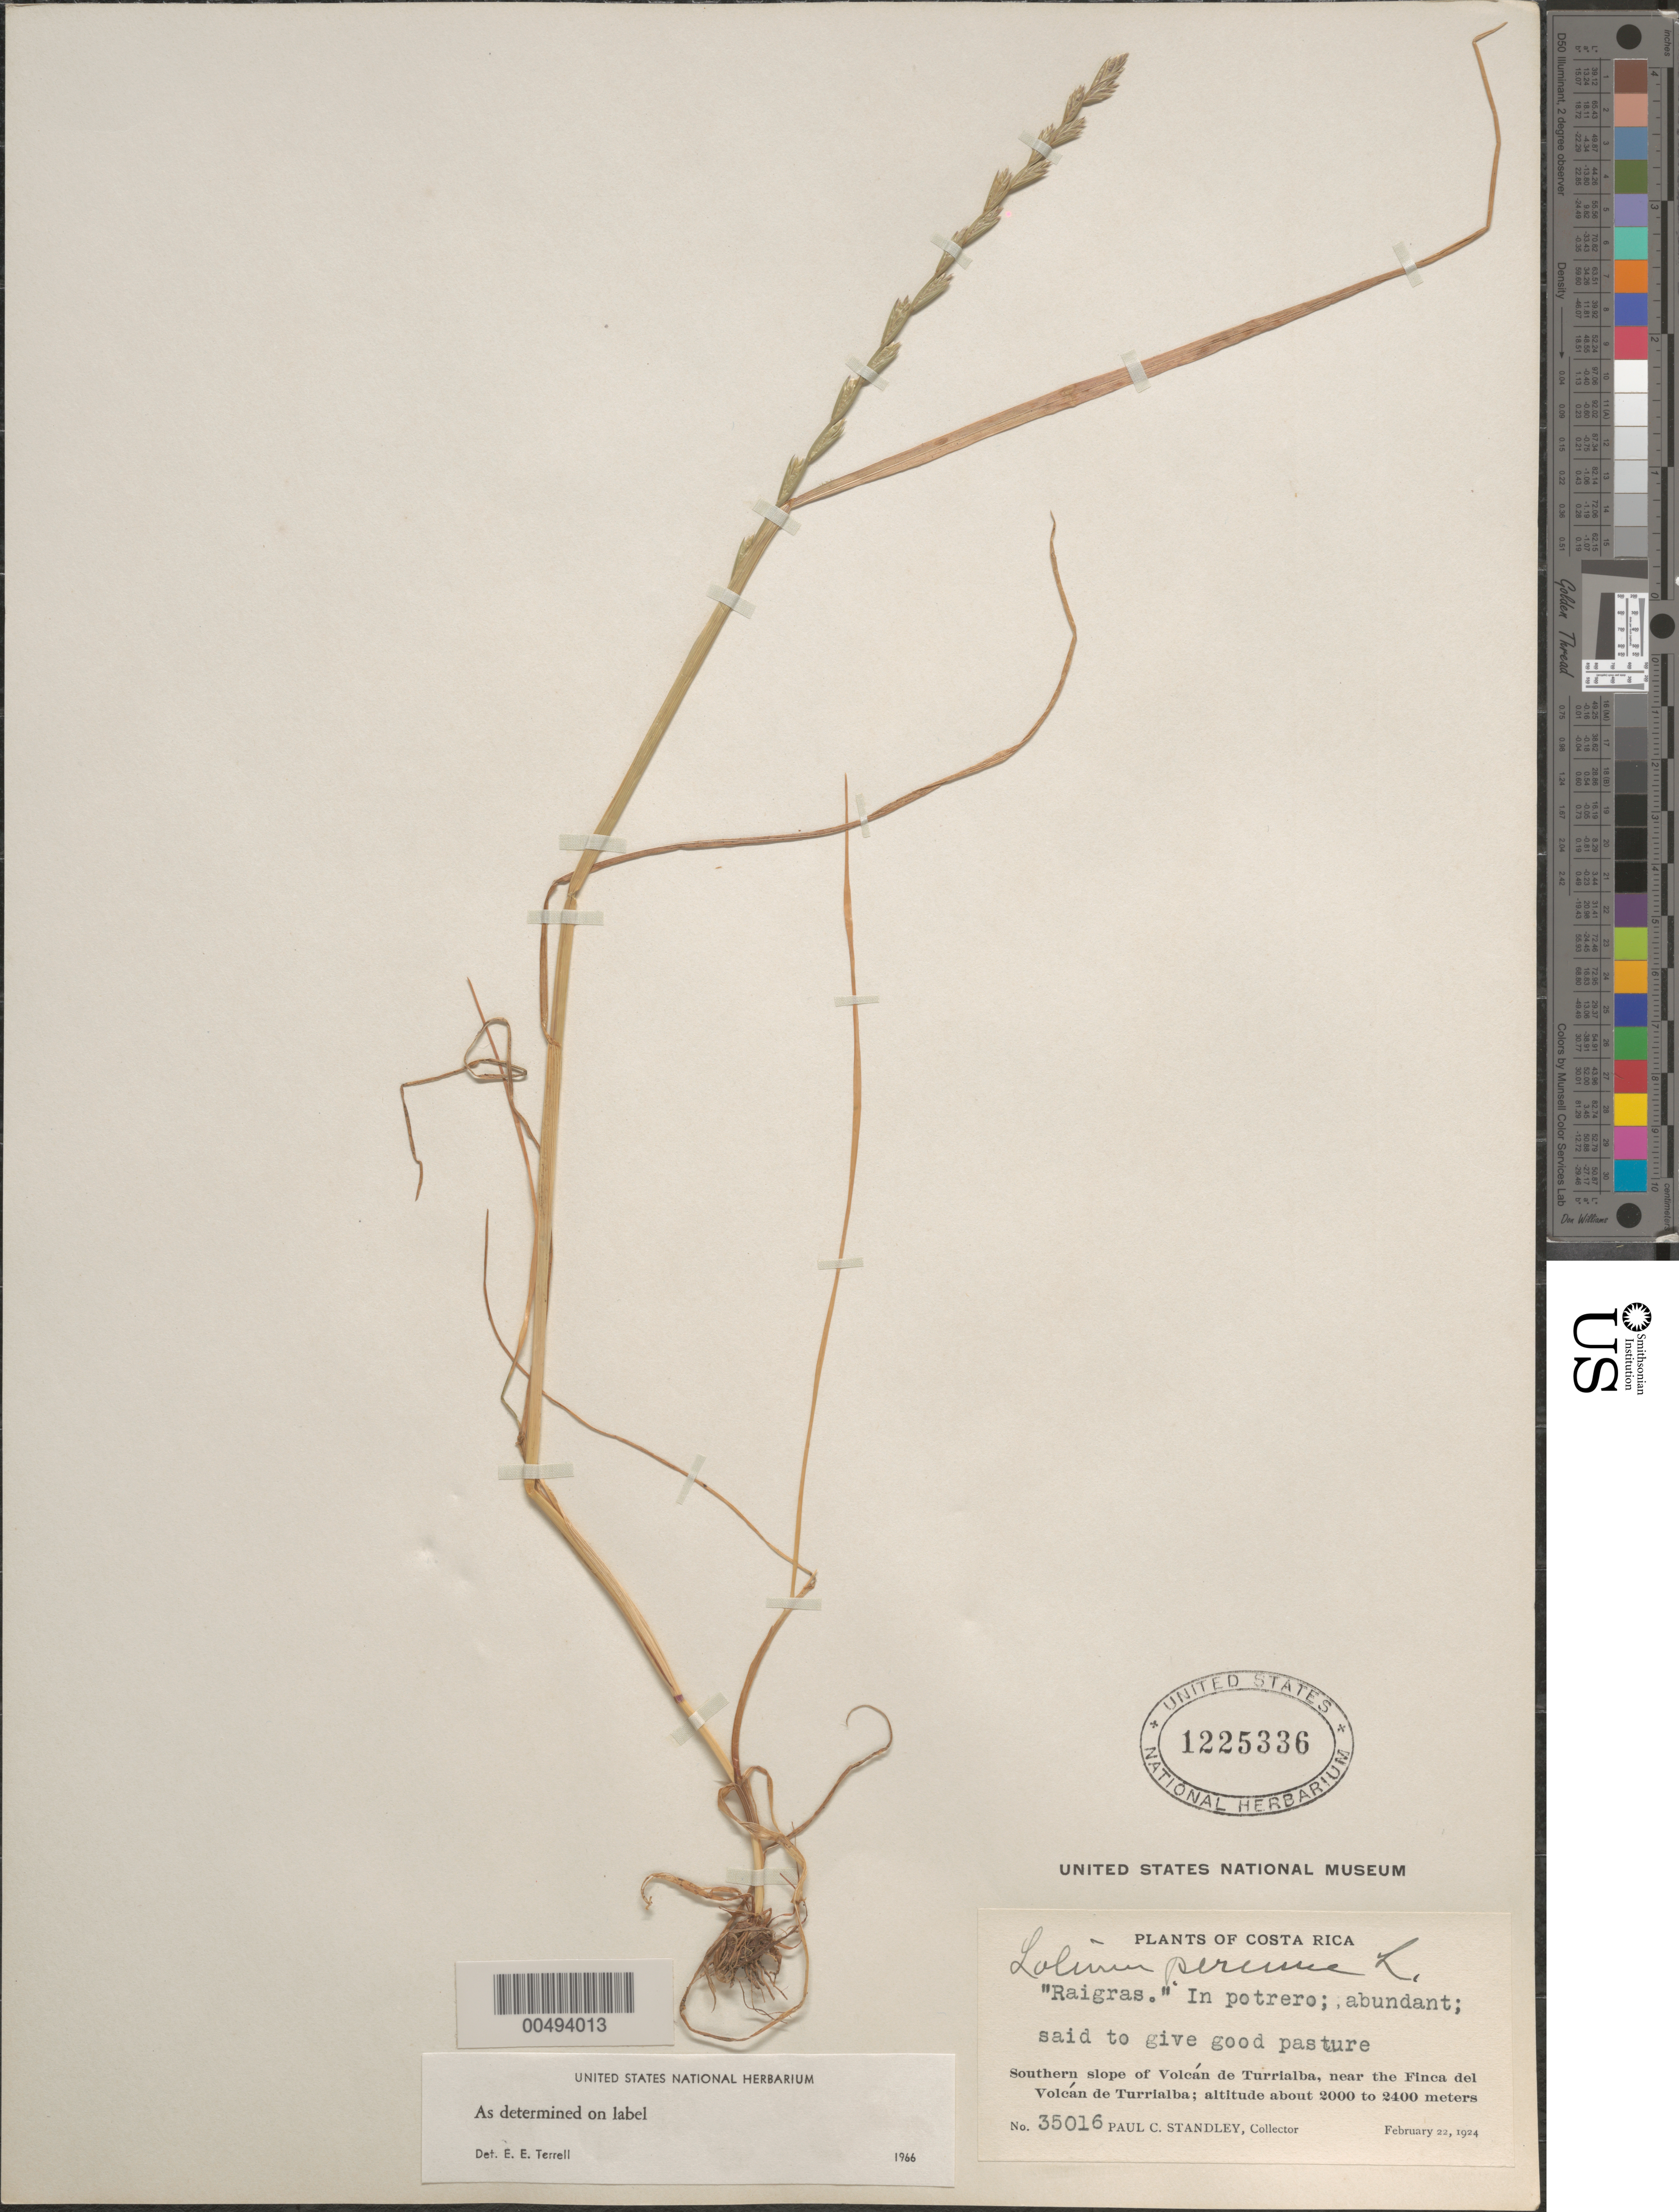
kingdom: Plantae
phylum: Tracheophyta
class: Liliopsida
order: Poales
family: Poaceae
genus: Lolium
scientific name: Lolium perenne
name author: L.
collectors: P. C. Standley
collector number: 35016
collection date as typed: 22 Feb 1924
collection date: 1924-02-22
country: Costa Rica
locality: S slope of Volcan de Turrialba, near the Finca del Volcan de Turrialba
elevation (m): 2000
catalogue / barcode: US 1225336